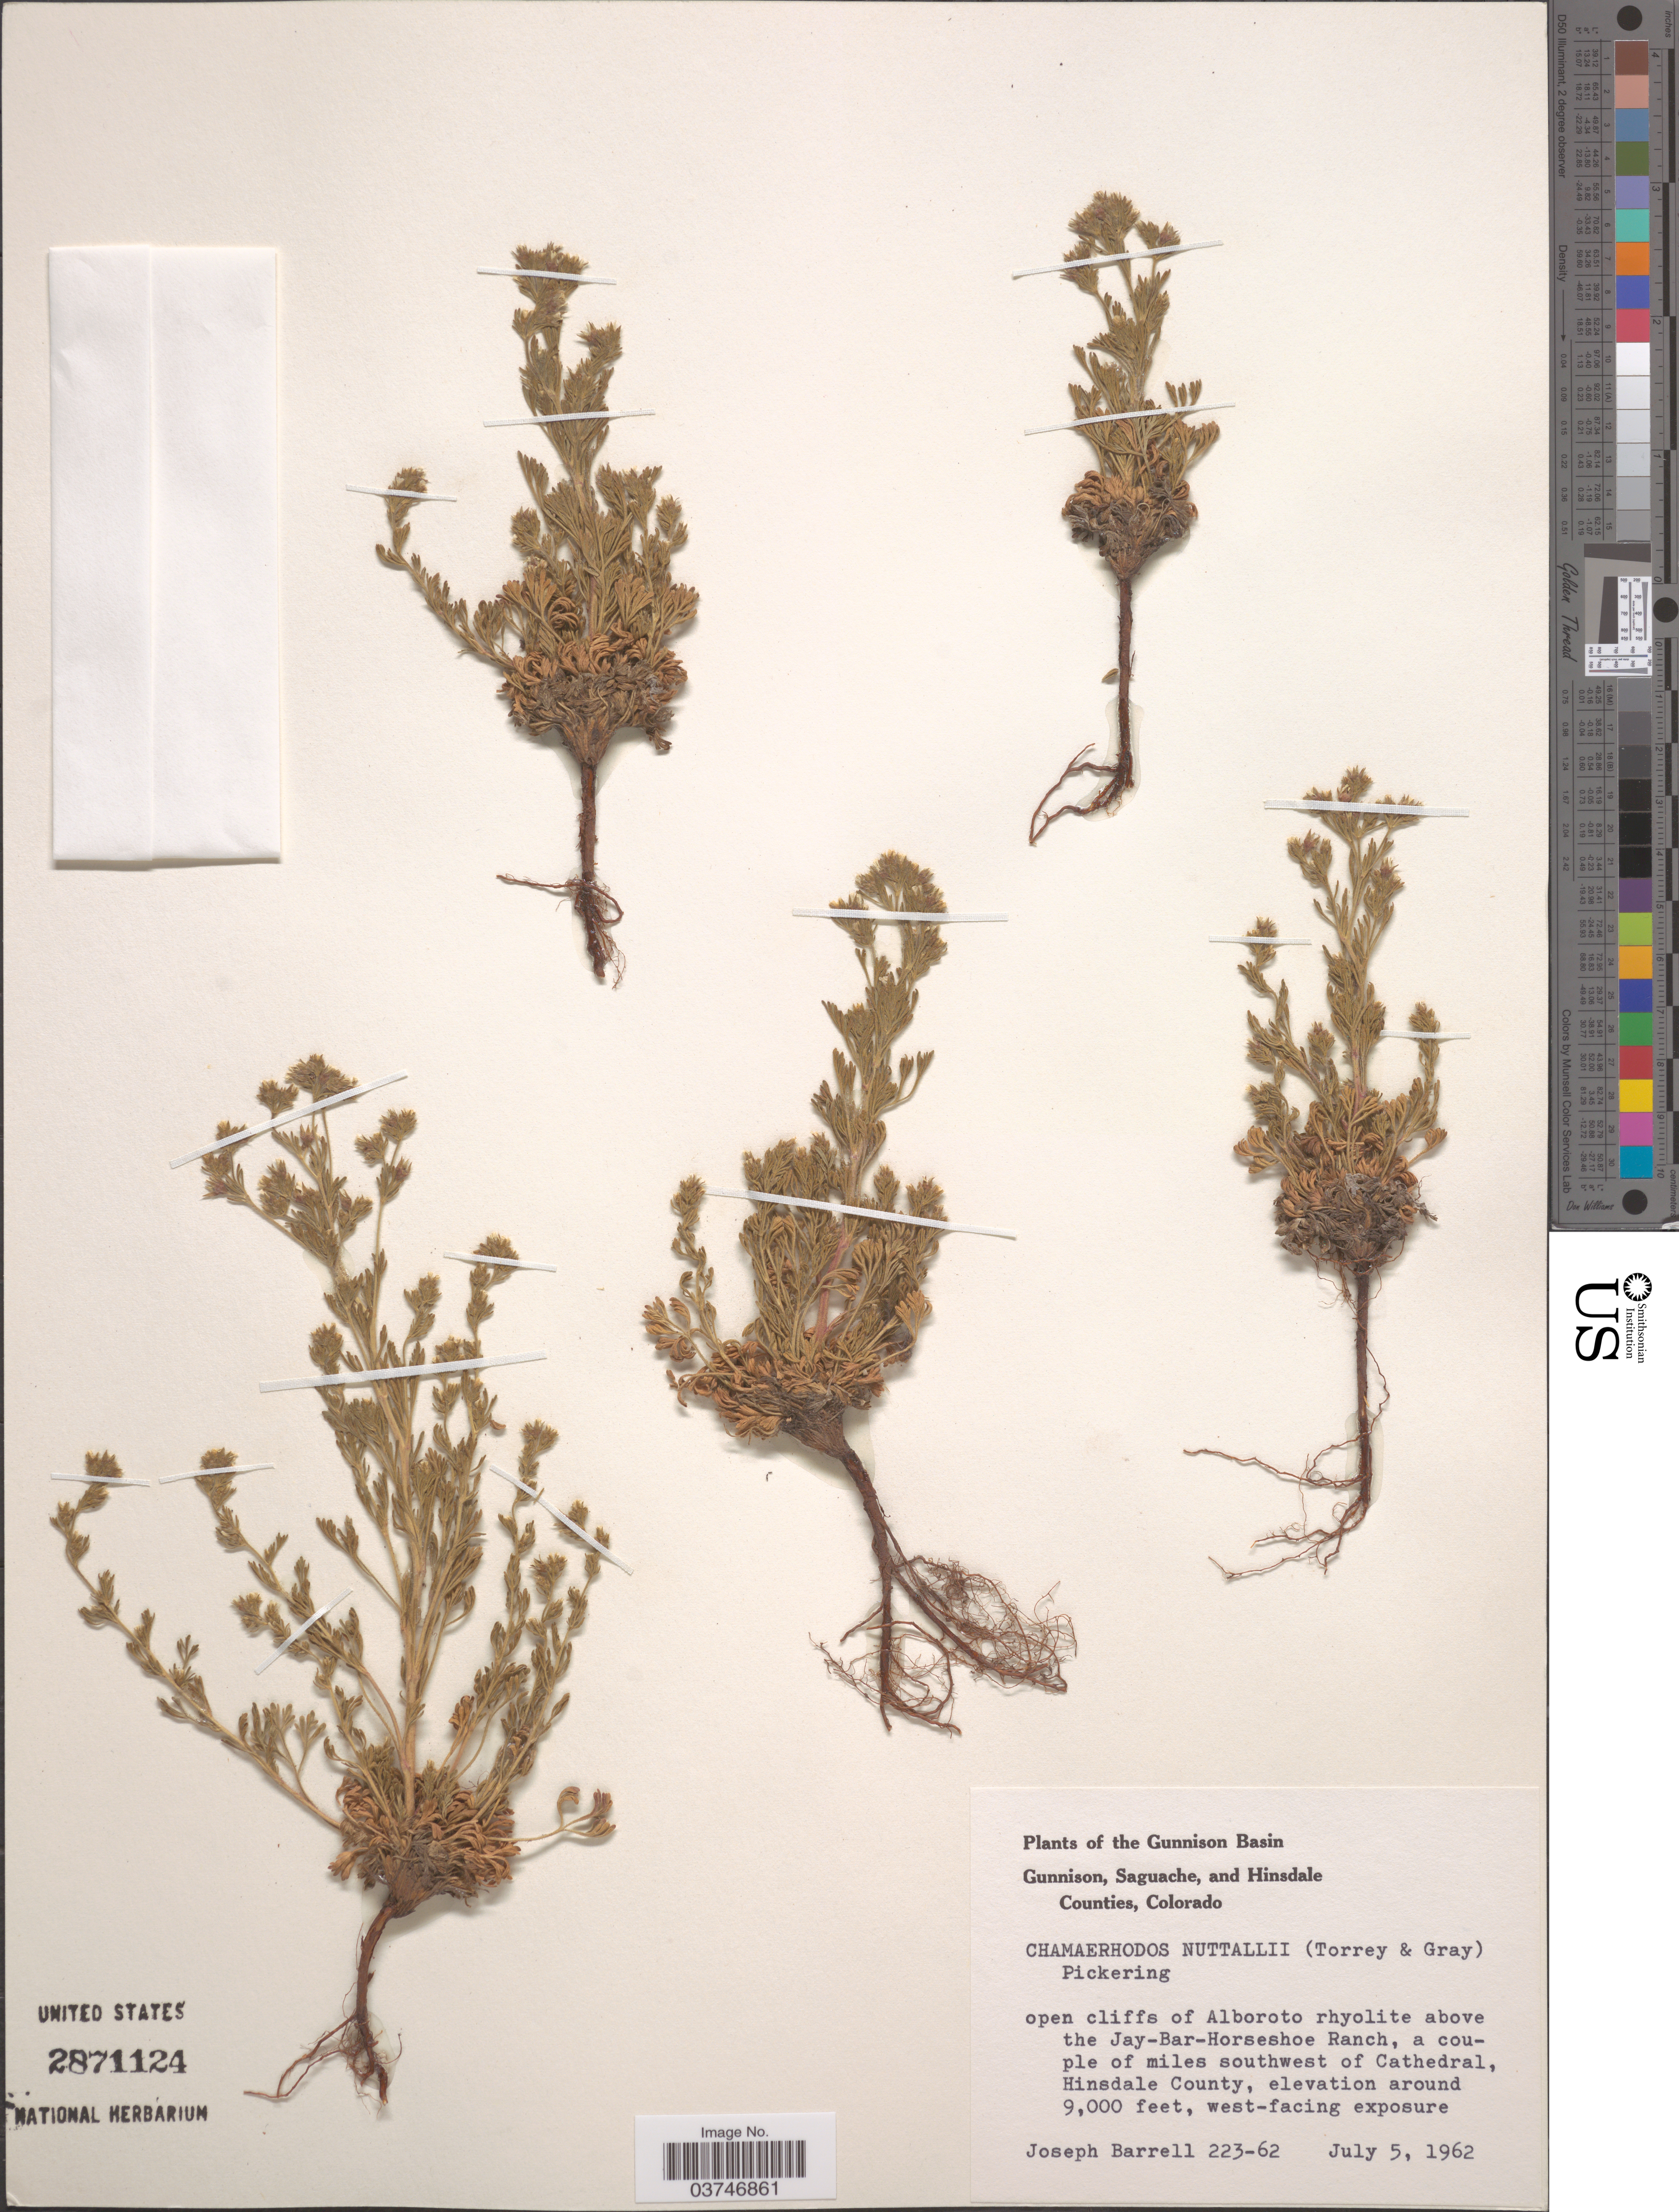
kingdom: Plantae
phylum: Tracheophyta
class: Magnoliopsida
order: Rosales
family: Rosaceae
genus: Chamaerhodos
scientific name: Chamaerhodos erecta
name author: (L.) Bunge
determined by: U.S. National Herbarium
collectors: J. Barrell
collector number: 223-62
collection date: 1962-07-05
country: United States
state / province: Colorado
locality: Gunnison Basin. Open cliffs of Alboroto rhyolite above the Jay-Bar-Horseshoe Ranch, a couple of miles southwest of Cathedral, Hinsdale County.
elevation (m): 2743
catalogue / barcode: US 2871124